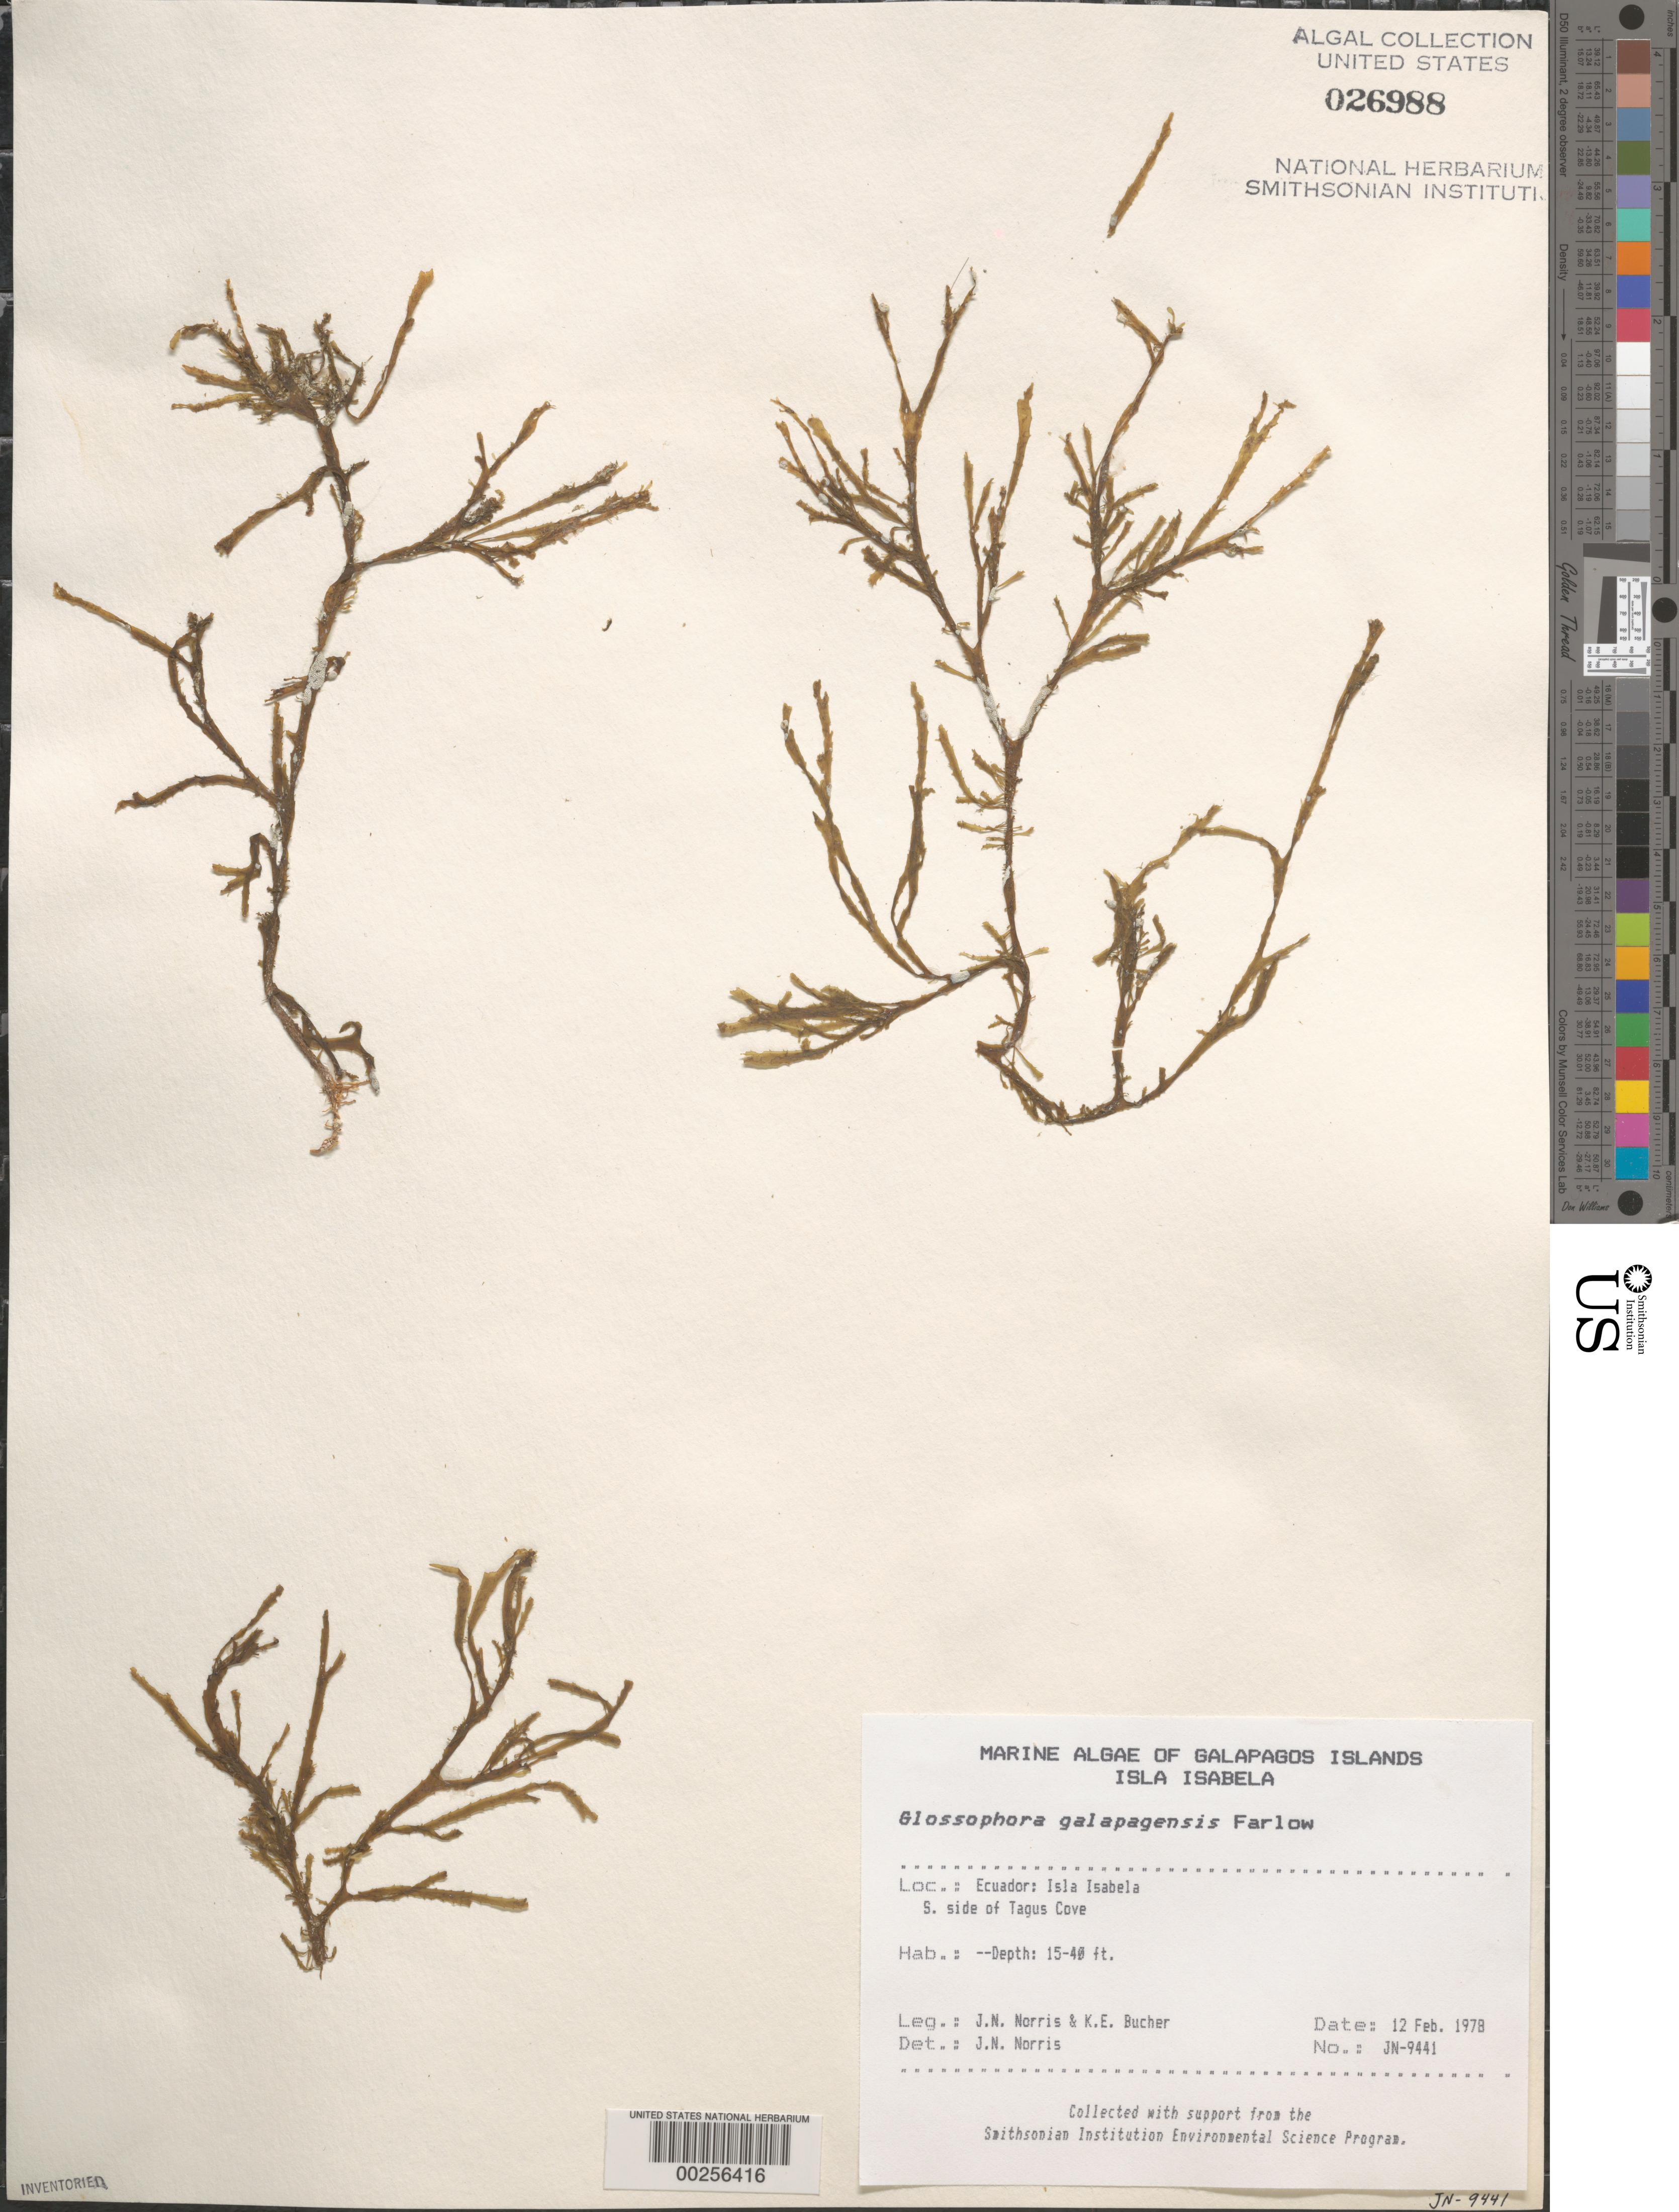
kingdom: Chromista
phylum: Ochrophyta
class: Phaeophyceae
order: Dictyotales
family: Dictyotaceae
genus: Dictyota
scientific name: Dictyota galapagensis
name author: (Farl.) De Clerck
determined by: Algae name updating Project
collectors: J. N. Norris & K. E. Bucher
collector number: JN-9441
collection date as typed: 12 Feb 1978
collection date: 1978-02-12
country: Ecuador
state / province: Colón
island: Isabela [Albemarle]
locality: Tagus Cove, south side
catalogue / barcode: US 26988